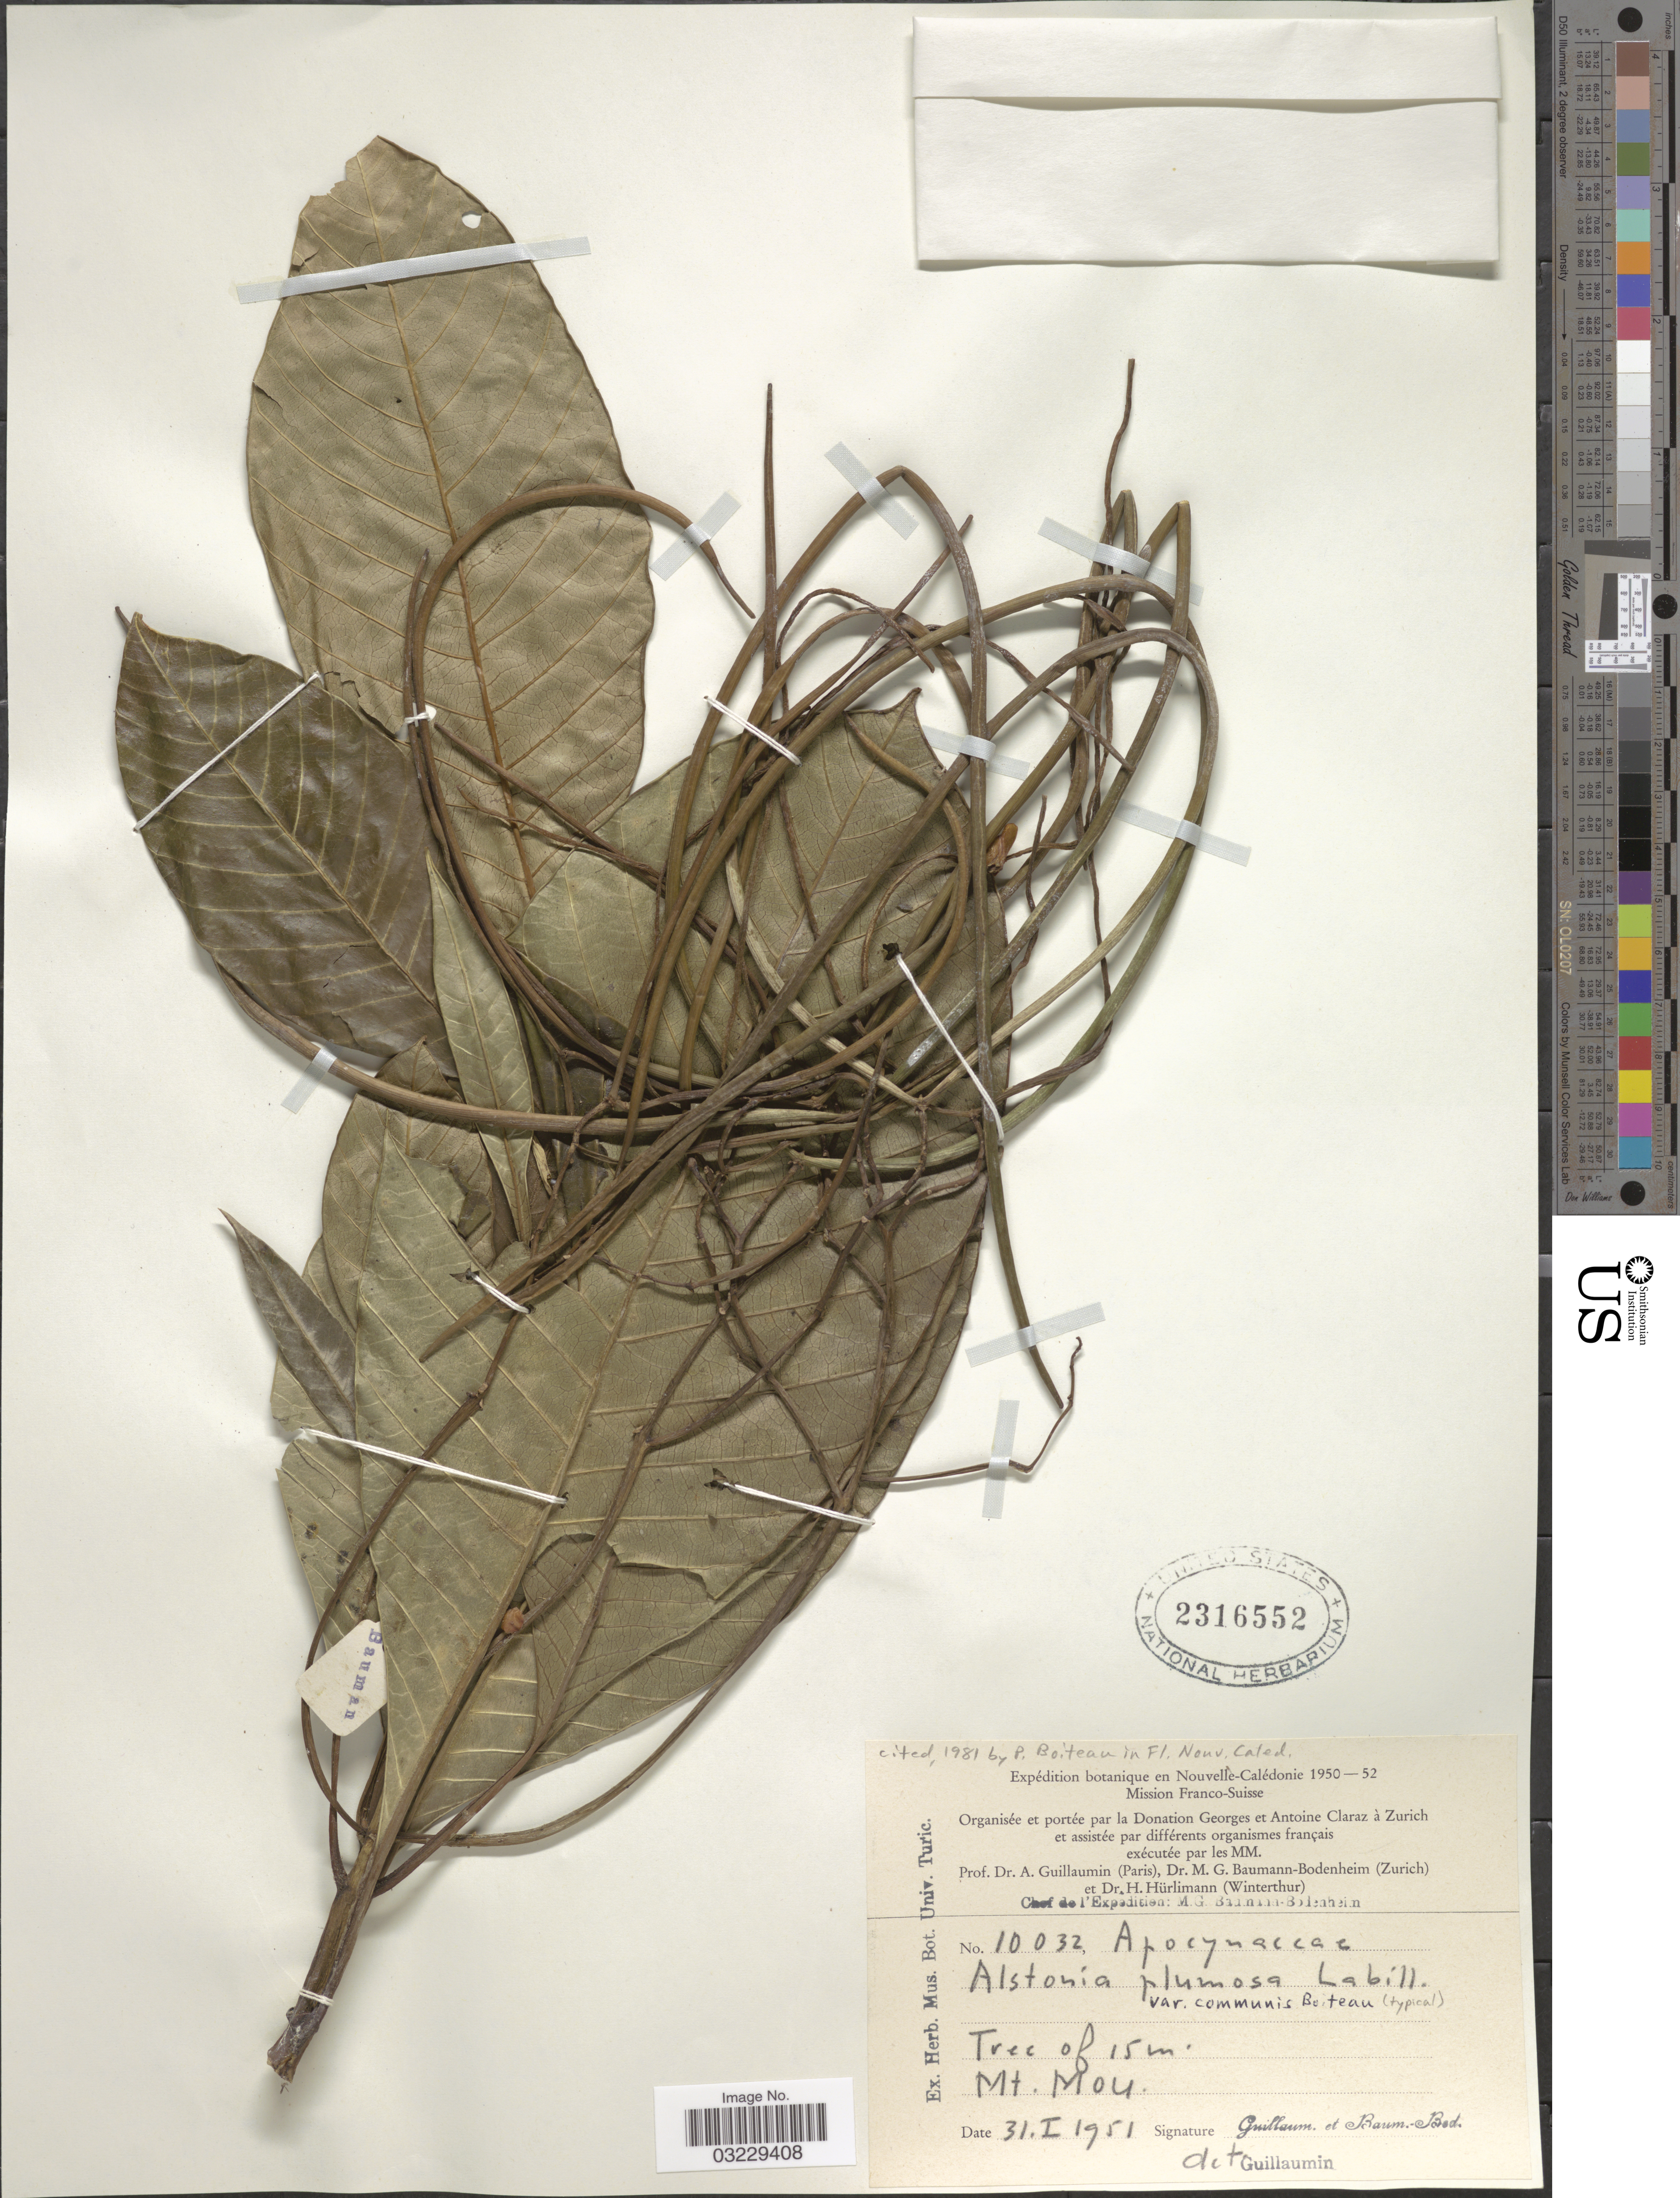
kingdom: Plantae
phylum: Tracheophyta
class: Magnoliopsida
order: Gentianales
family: Apocynaceae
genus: Alstonia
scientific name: Alstonia plumosa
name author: Labill.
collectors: A. Guillaumin & M. G. Baumann-Bodenheim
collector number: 10032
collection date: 1951-01-31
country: New Caledonia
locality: Mt. Mou.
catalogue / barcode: US 2316552